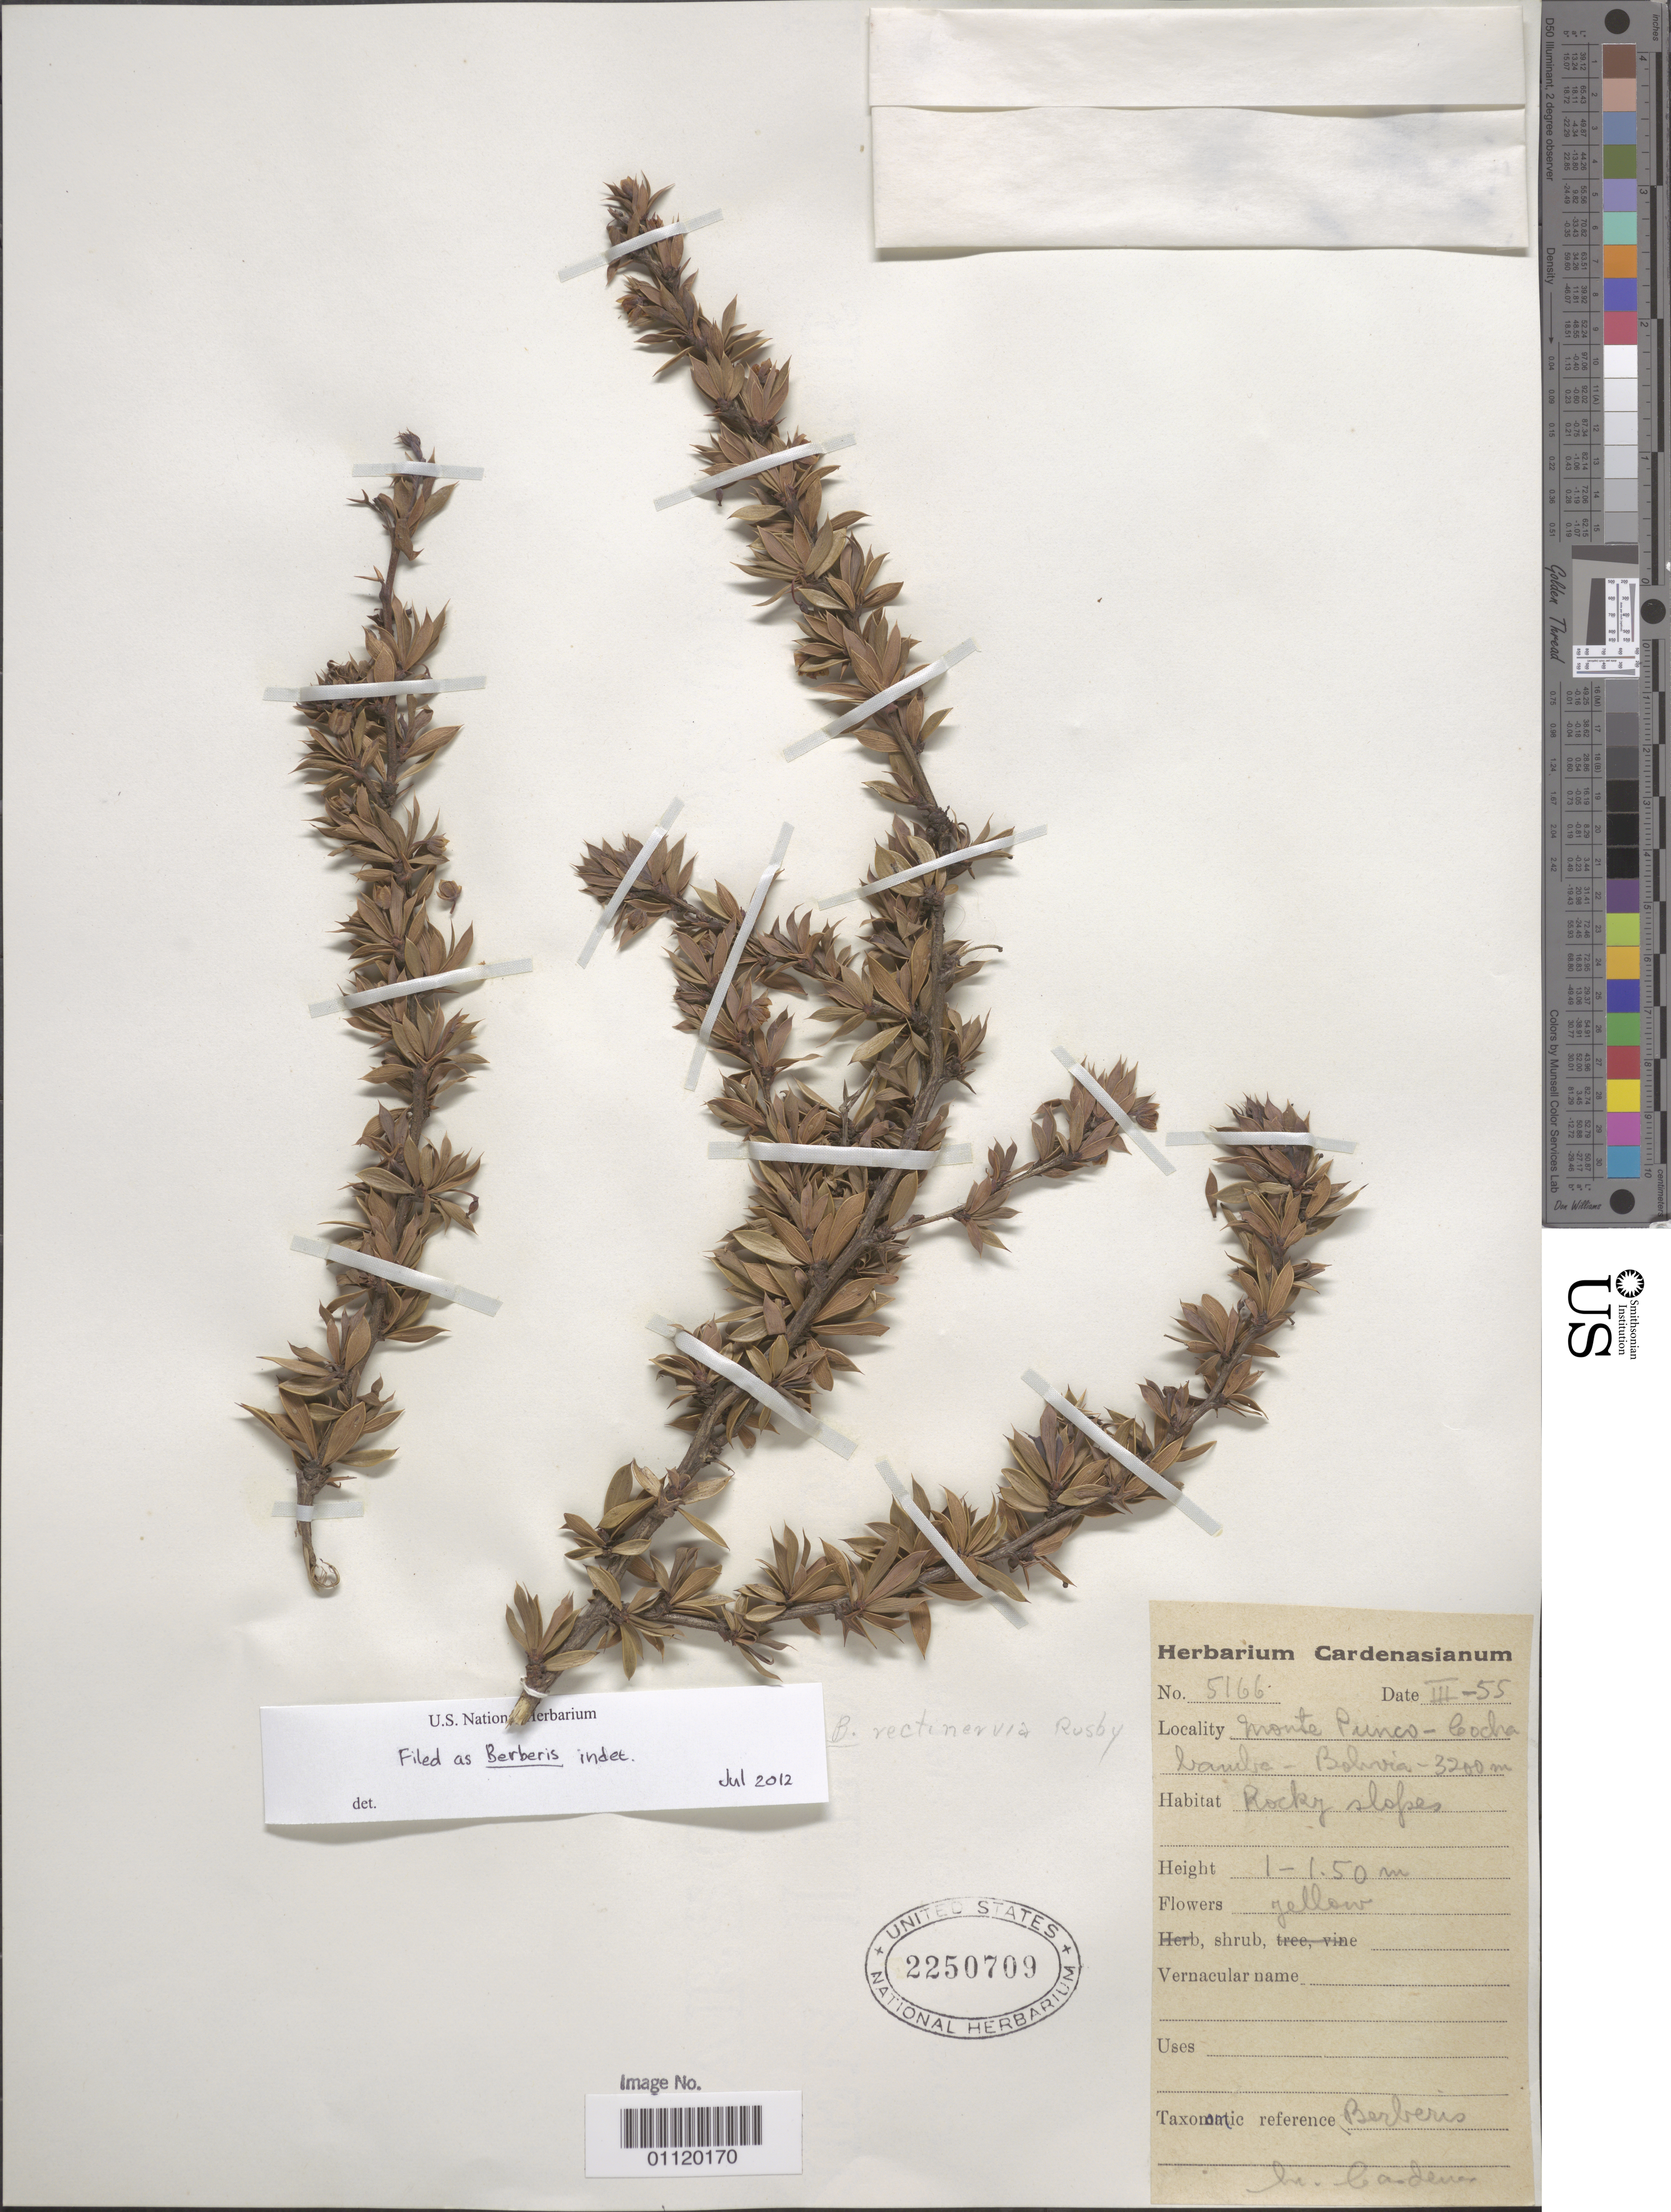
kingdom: Plantae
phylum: Tracheophyta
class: Magnoliopsida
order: Ranunculales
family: Berberidaceae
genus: Berberis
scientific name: Berberis sp.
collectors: M. Cárdenas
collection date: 1955-03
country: Bolivia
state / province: Cochabamba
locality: Monte Punco. Rocky slopes.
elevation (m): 3200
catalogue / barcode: US 2250709